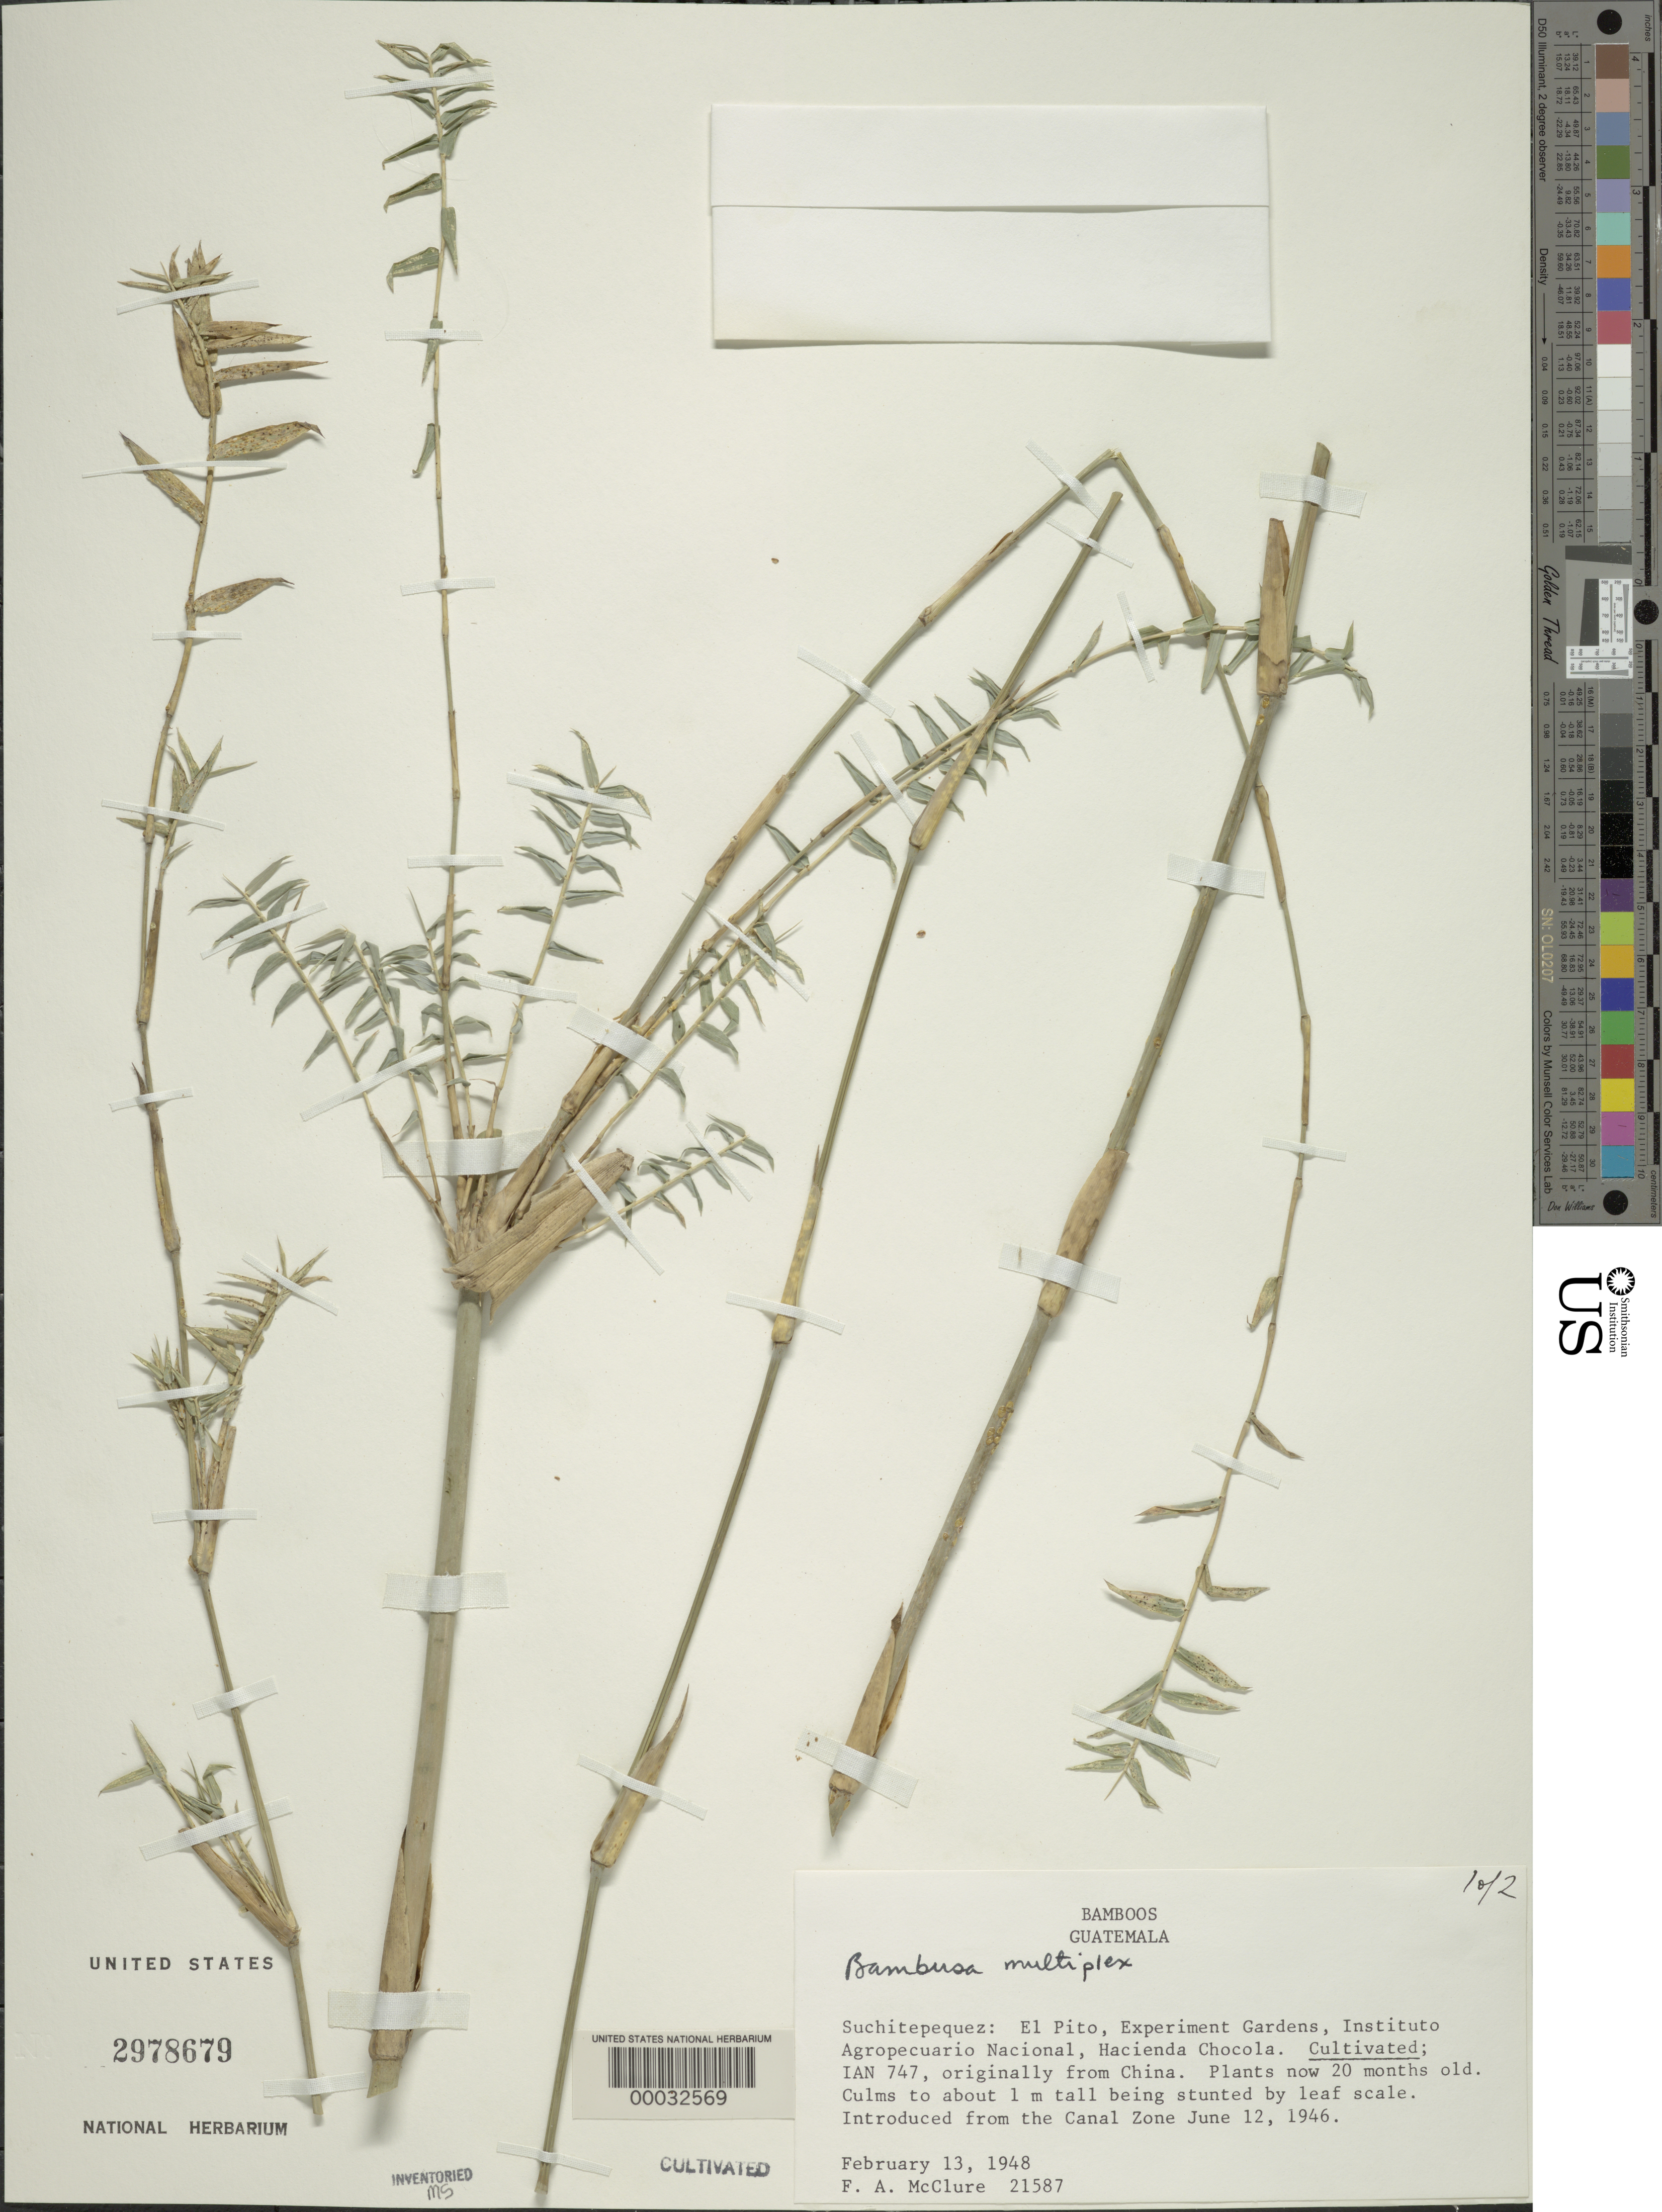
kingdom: Plantae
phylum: Tracheophyta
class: Liliopsida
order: Poales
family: Poaceae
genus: Bambusa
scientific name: Bambusa multiplex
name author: (Lour.) Raeusch. ex Schult. & Schult. f.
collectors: F. A. McClure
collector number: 21587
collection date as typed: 13 Feb 1943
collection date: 1943-02-13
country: Guatemala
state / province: Suchitepéquez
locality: Experimental garden - El Pito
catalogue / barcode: US 2978679